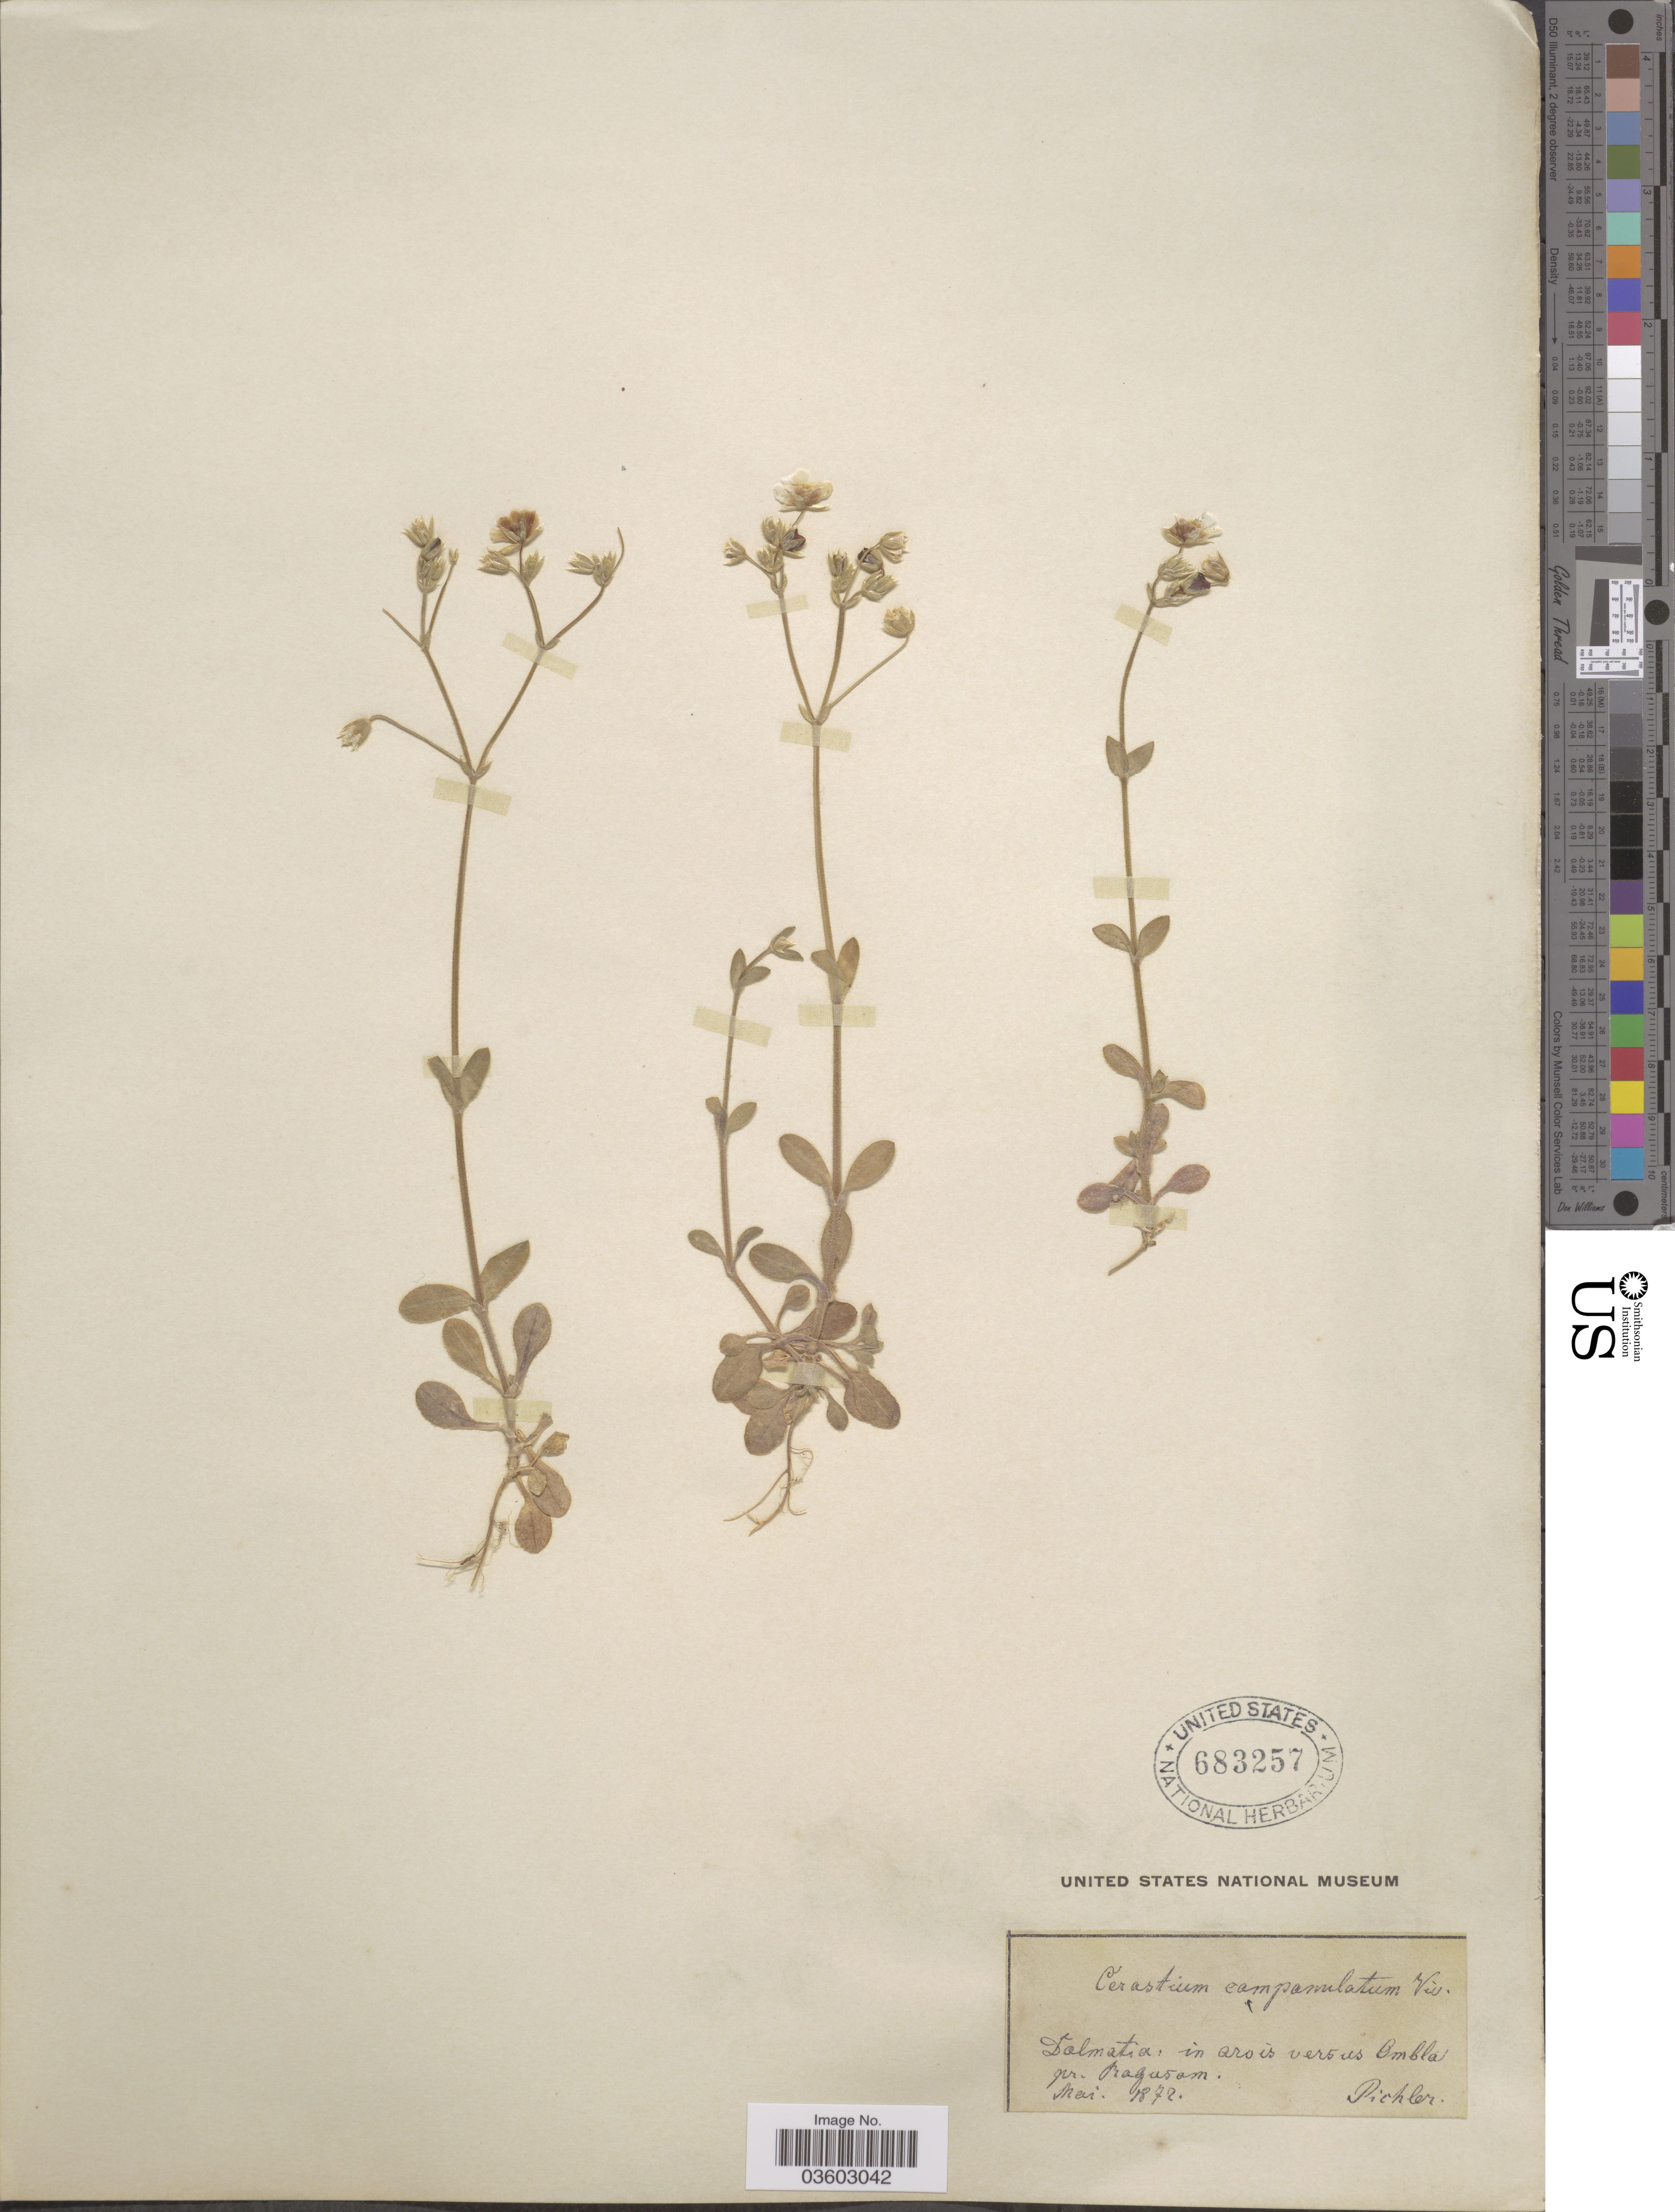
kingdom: Plantae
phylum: Tracheophyta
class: Magnoliopsida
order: Caryophyllales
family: Caryophyllaceae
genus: Cerastium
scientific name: Cerastium campanulatum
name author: Viv.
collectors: Pichler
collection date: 1872-05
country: Croatia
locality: Dalmatia: in arvis versus Ombla pr. Ragusam.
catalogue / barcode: US 683257